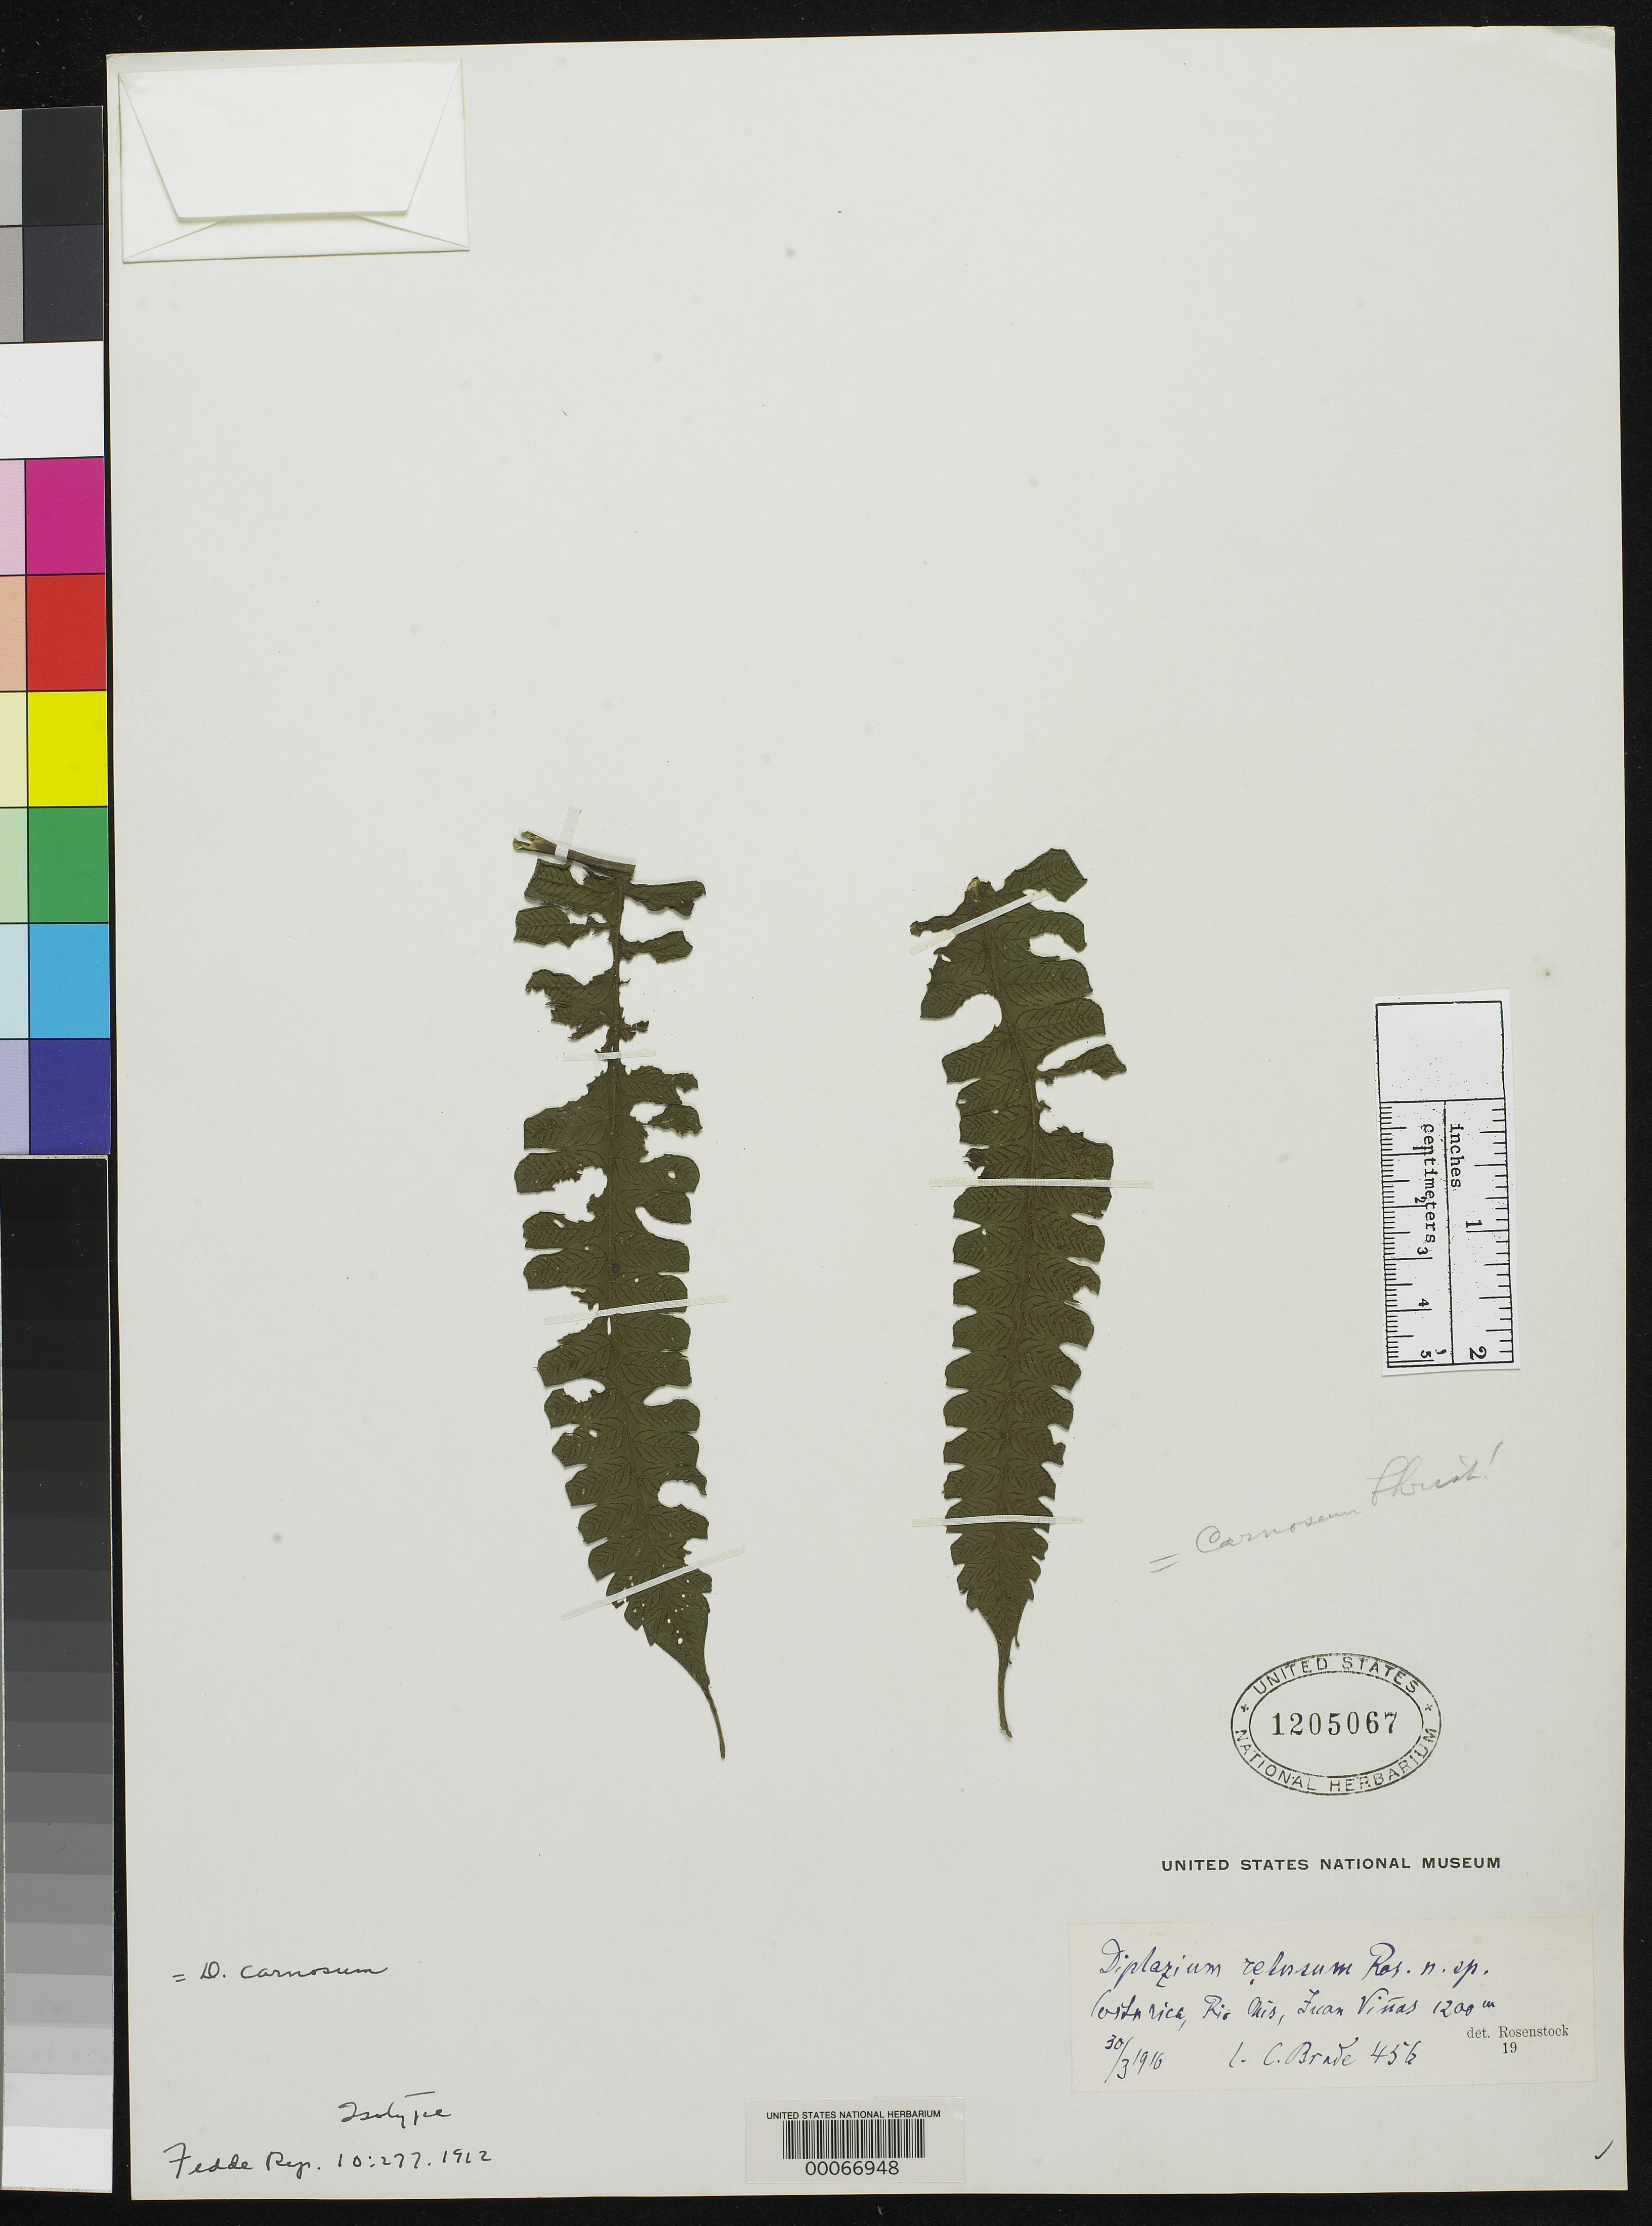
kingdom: Plantae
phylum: Tracheophyta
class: Polypodiopsida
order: Polypodiales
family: Athyriaceae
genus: Diplazium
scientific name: Diplazium retusum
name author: Rosenst.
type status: Isotype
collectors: A. C. Brade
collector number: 456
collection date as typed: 30 Mar 1910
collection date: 1910-03-30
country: Costa Rica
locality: Juan Vinas prope Rio Chis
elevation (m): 1200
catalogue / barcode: US 1205067